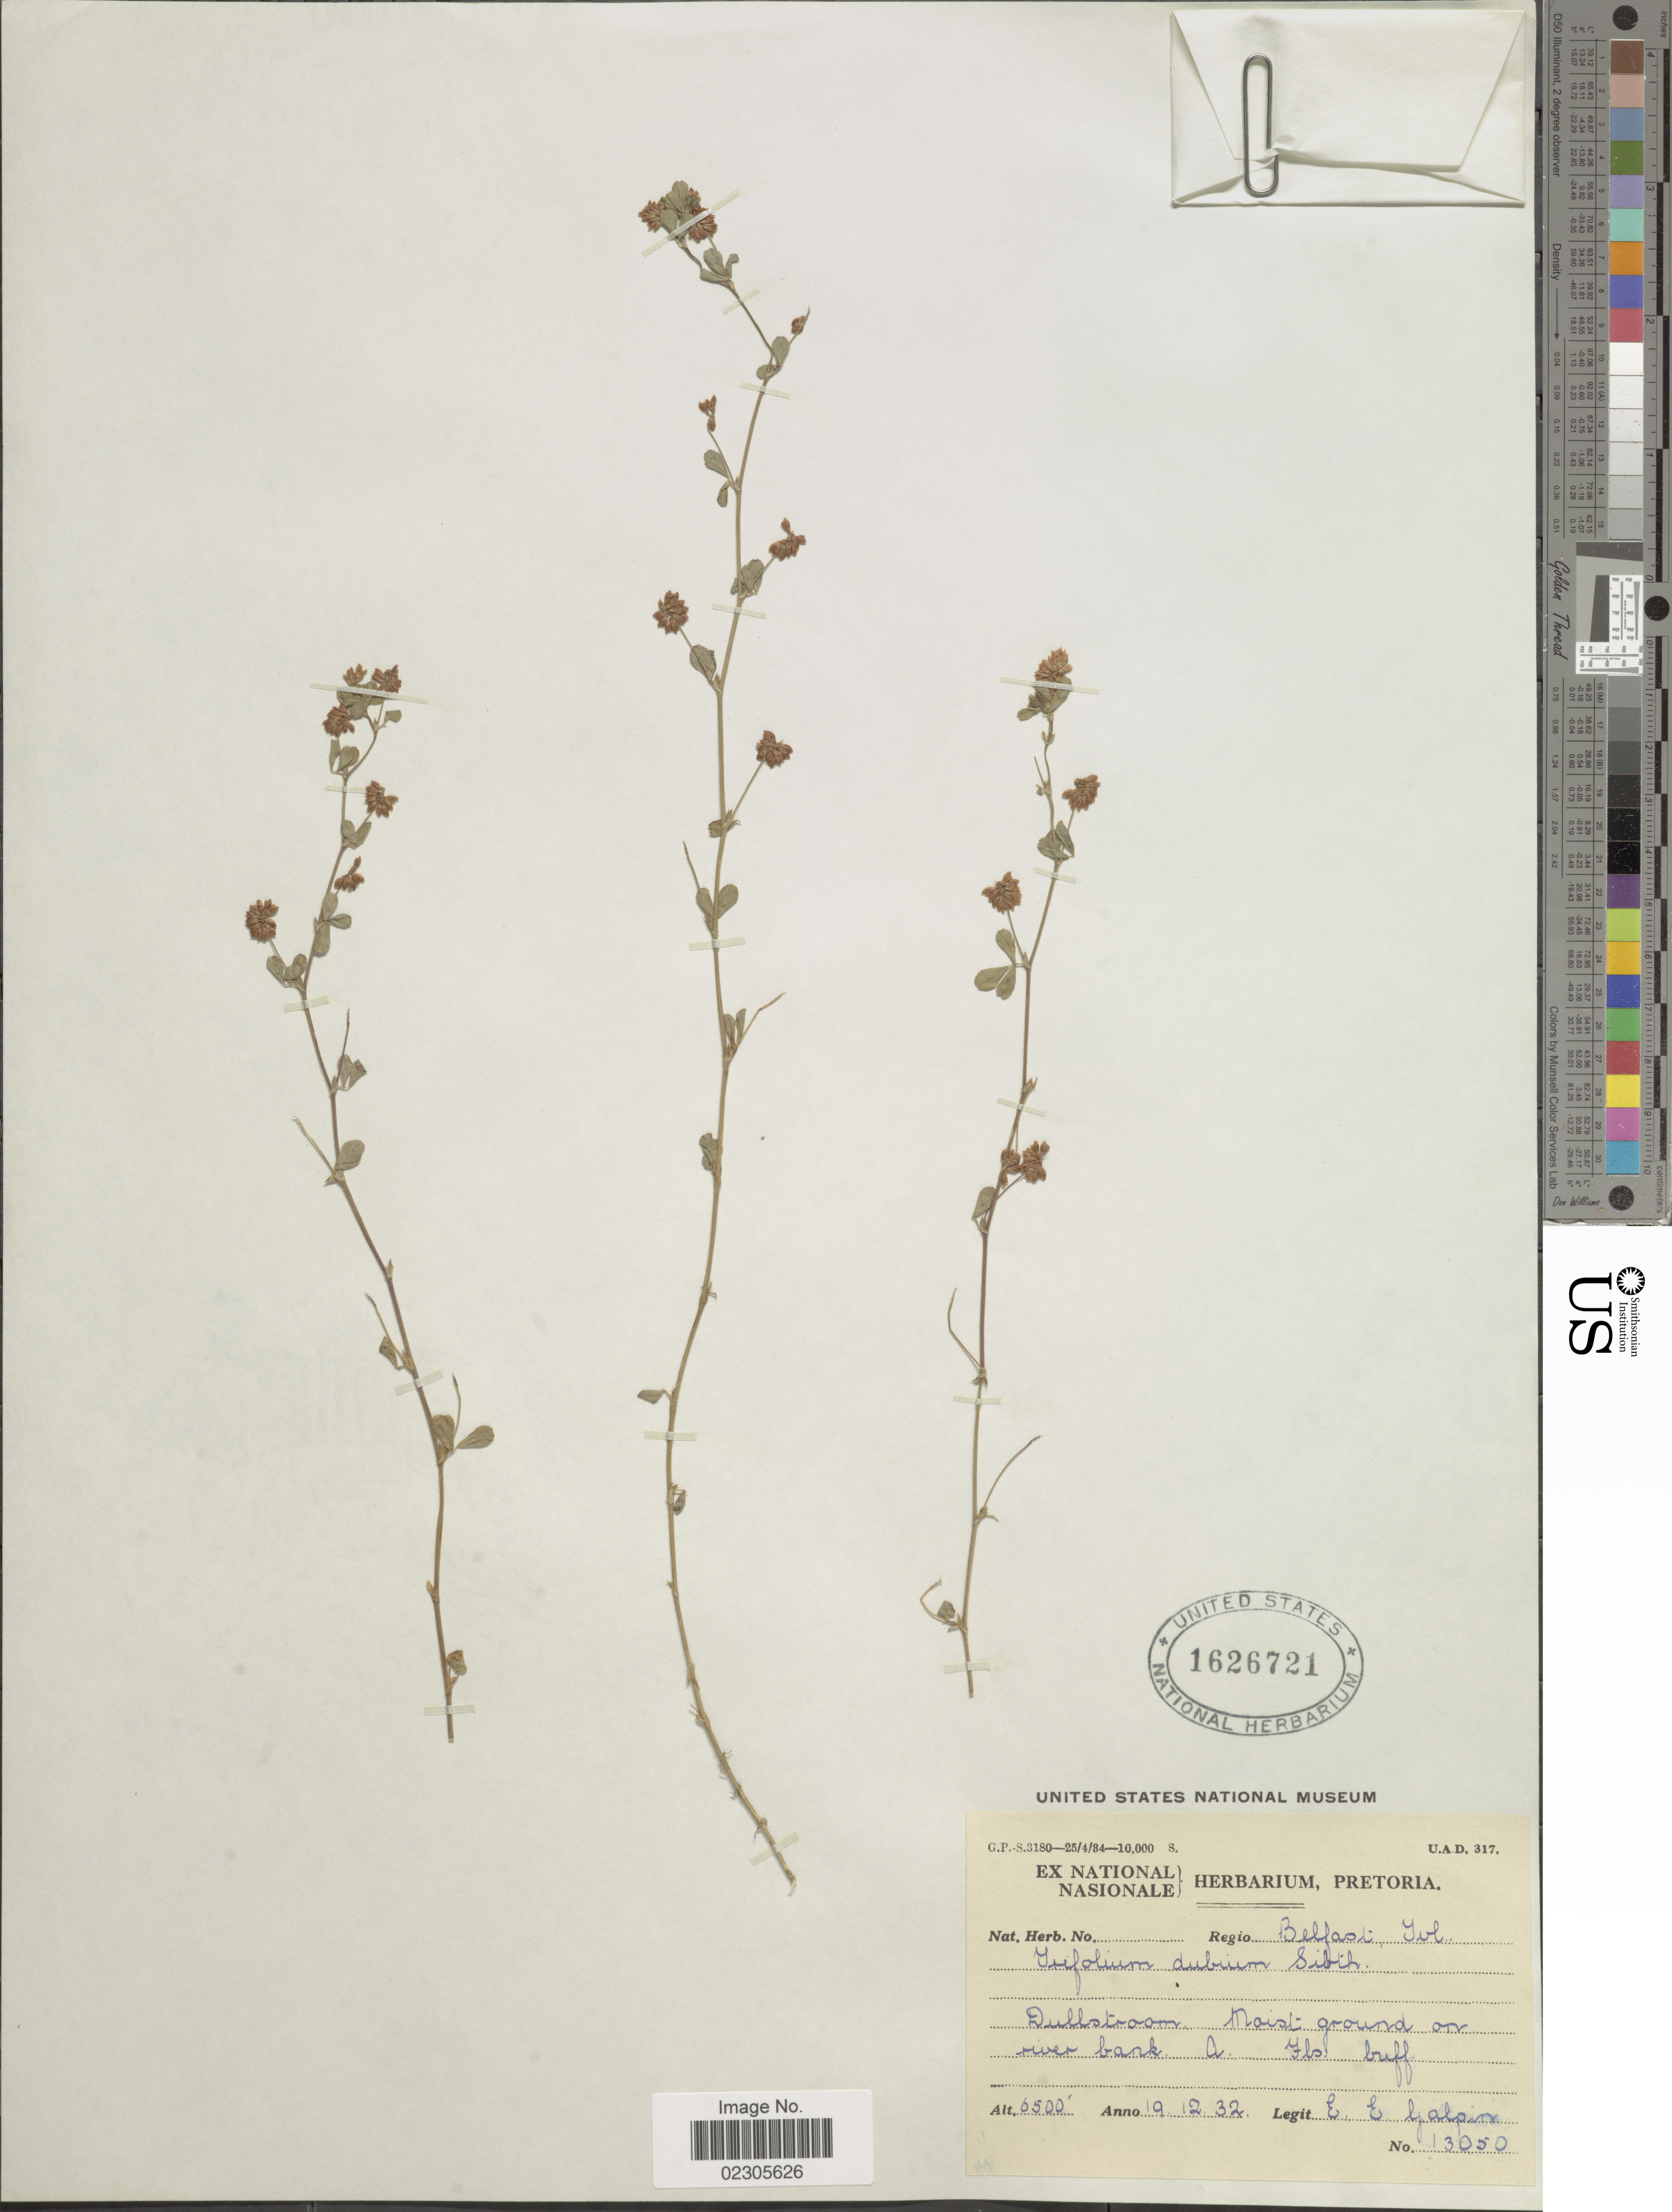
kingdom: Plantae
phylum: Tracheophyta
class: Magnoliopsida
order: Fabales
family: Fabaceae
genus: Trifolium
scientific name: Trifolium dubium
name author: Sibth.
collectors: E. Galpin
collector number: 13050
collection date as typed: Transcribed d/m/y: 19/12/32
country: South Africa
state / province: Mpumalanga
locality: Dullstroom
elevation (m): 1981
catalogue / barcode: US 1626721